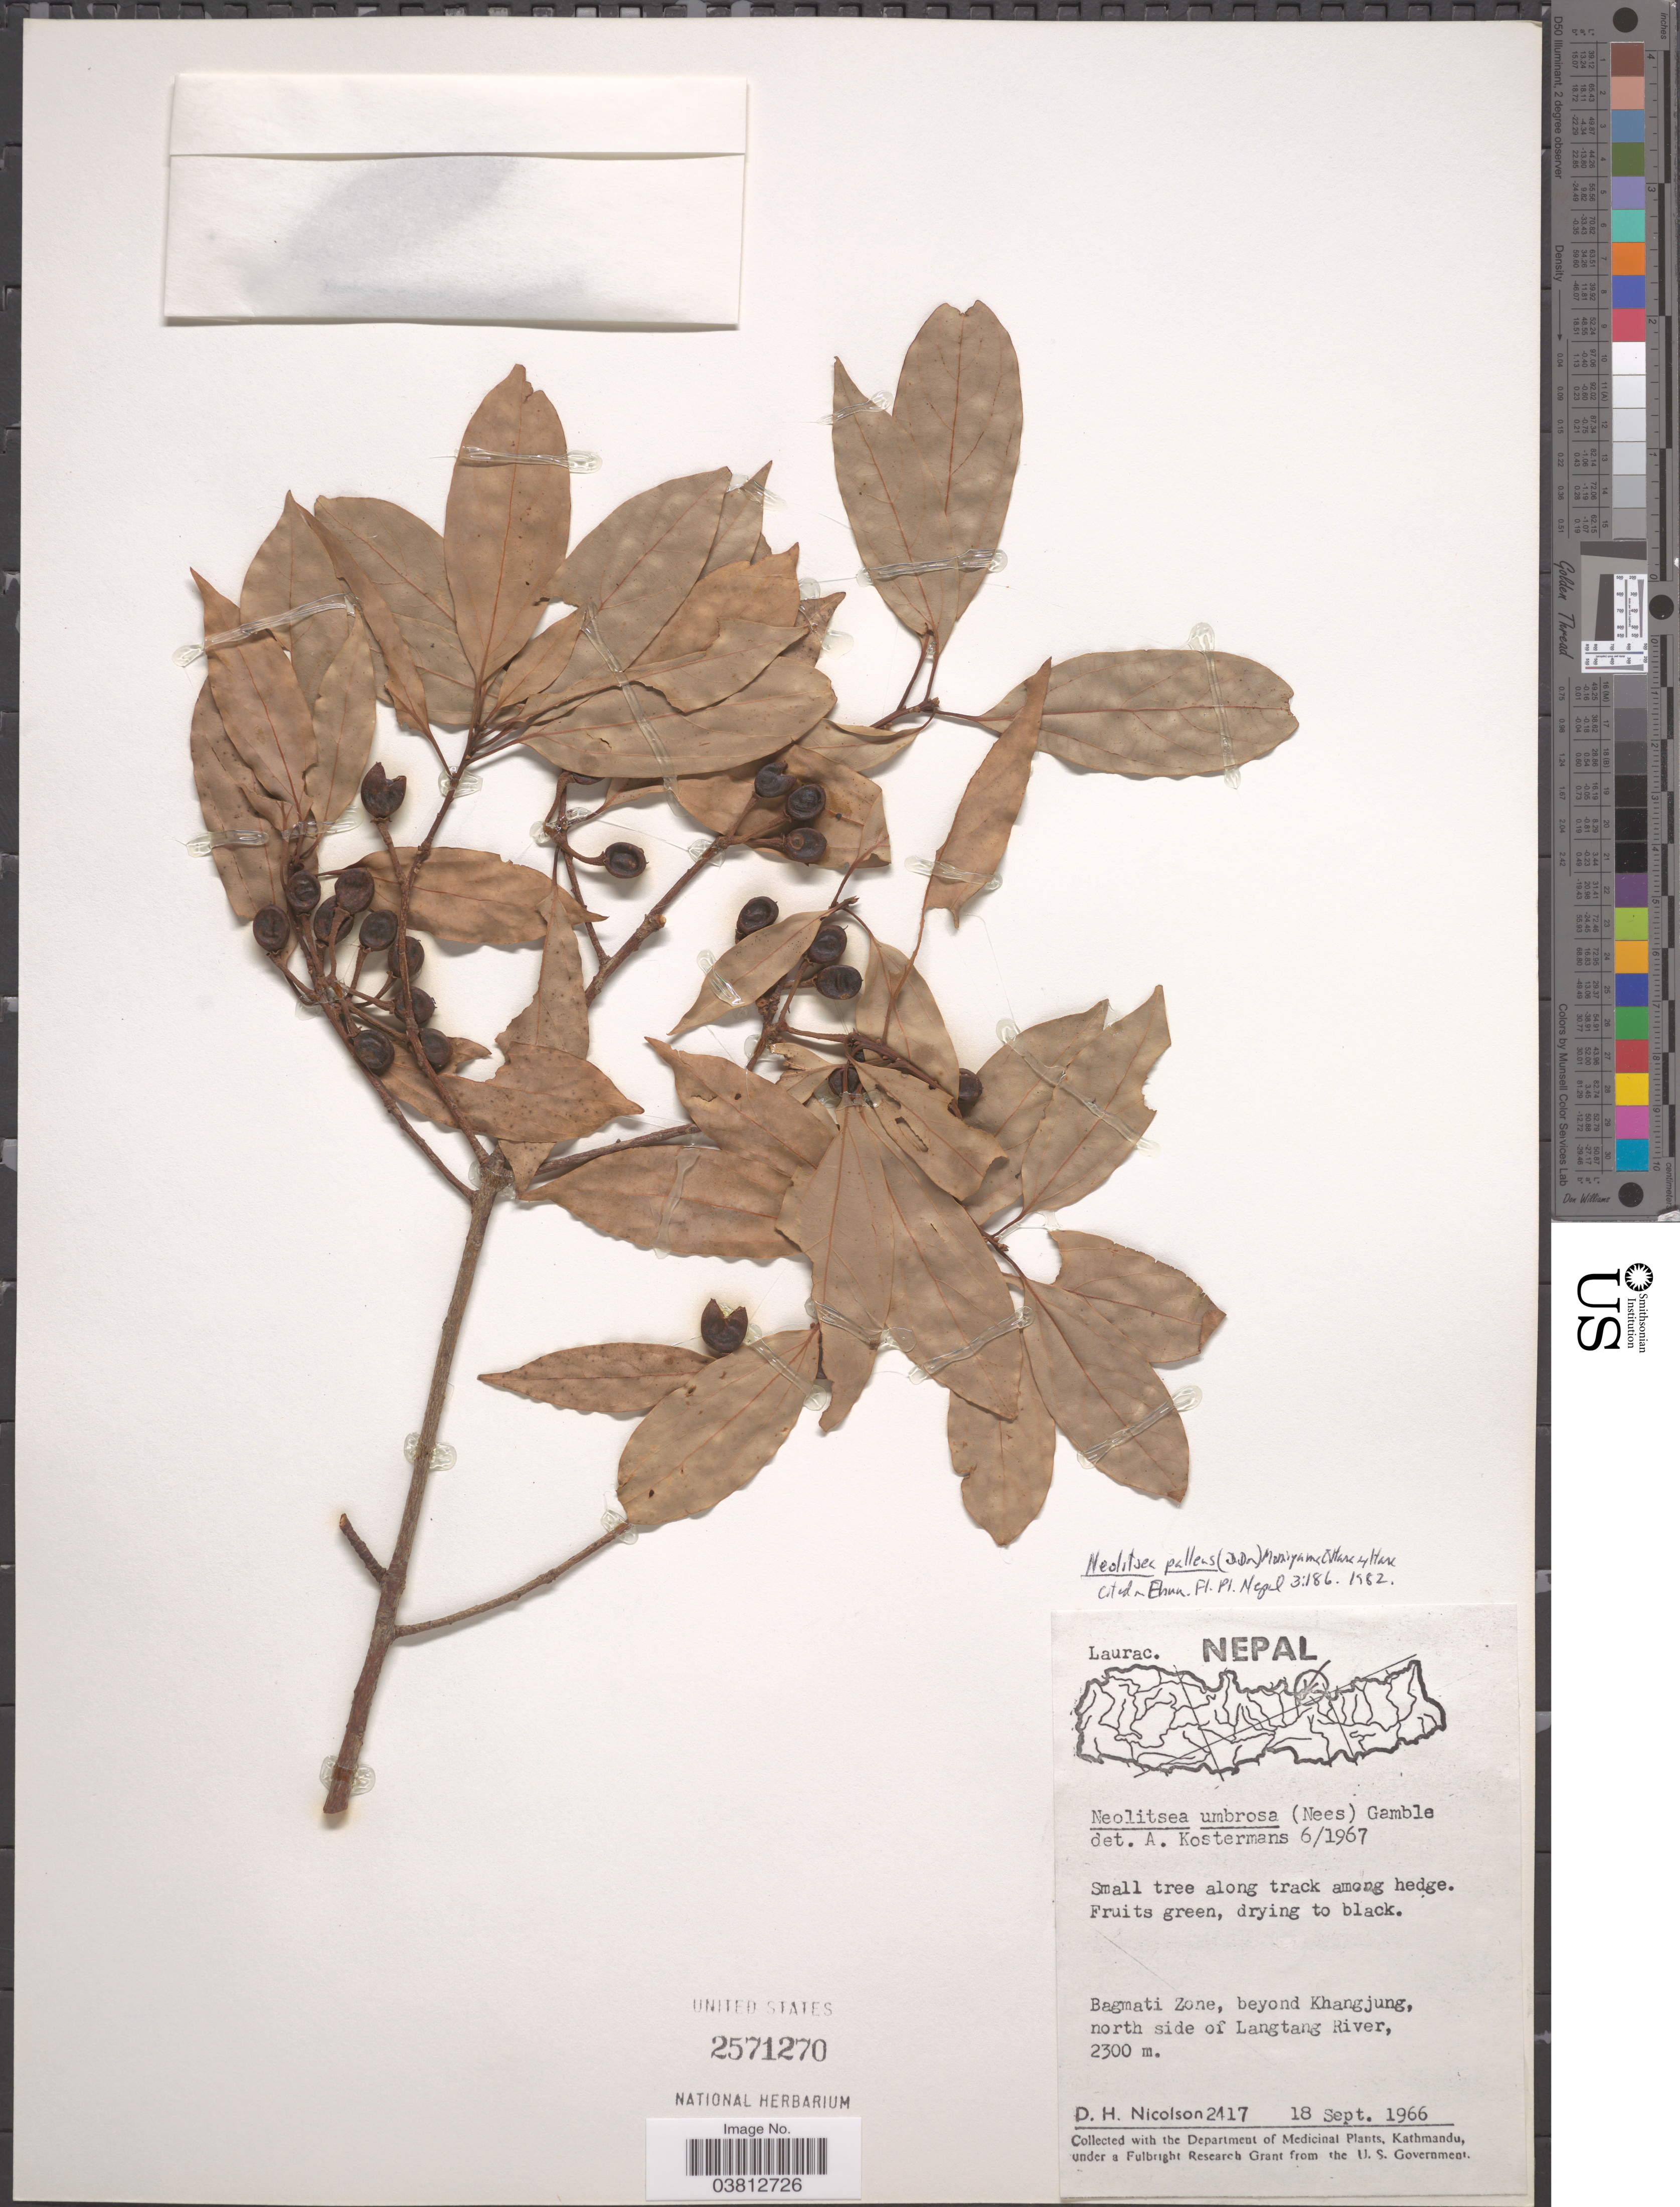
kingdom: Plantae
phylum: Tracheophyta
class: Magnoliopsida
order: Laurales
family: Lauraceae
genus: Neolitsea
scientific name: Neolitsea pallens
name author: (D. Don) Momiy. & H. Hara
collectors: D. H. Nicolson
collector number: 2417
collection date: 1966-09-18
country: Nepal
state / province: Bagmati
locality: Bagmati Zone, beyond Khangjung, north side of Langtang River.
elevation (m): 2300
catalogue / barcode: US 2571270